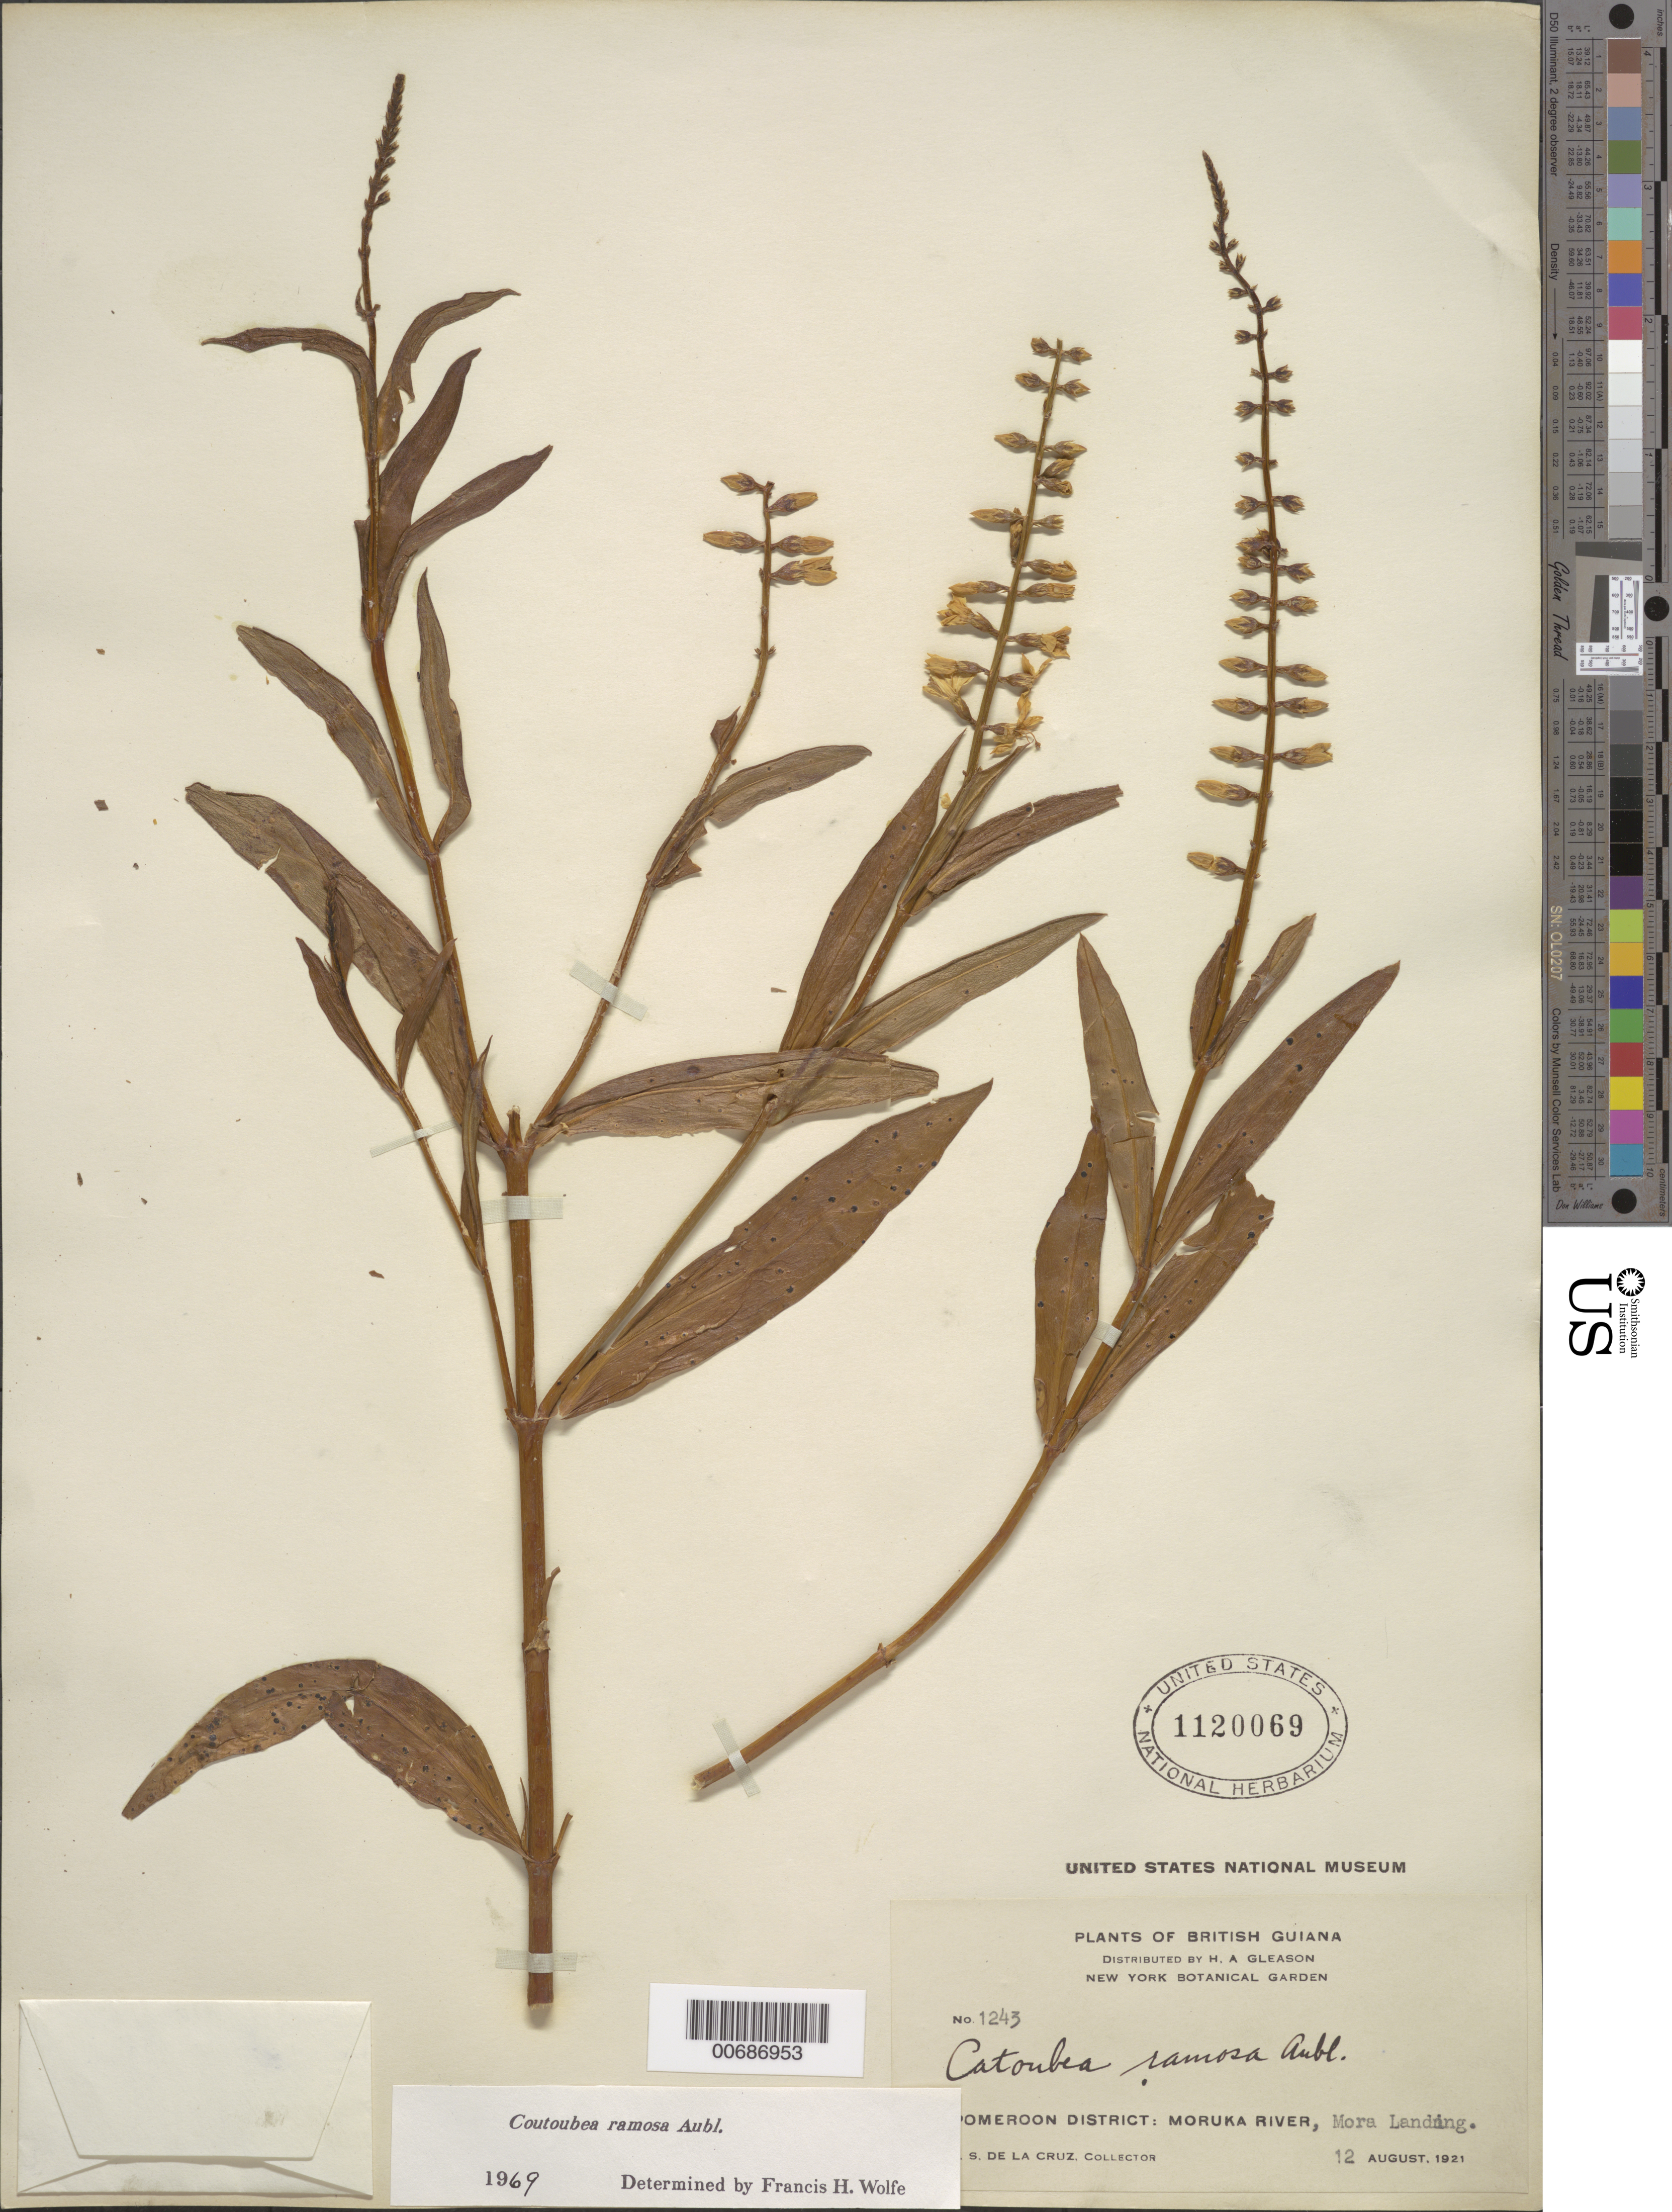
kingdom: Plantae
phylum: Tracheophyta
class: Magnoliopsida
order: Gentianales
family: Gentianaceae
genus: Coutoubea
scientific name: Coutoubea ramosa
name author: Aubl.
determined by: Wolfe, F. H.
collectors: J. S. de la Cruz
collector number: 1243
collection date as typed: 12-Aug-21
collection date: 1921-08-12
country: Guyana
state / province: Barima-Waini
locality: Mora Landing, Moruka R., Pomeroon Dist.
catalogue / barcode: US 1120069